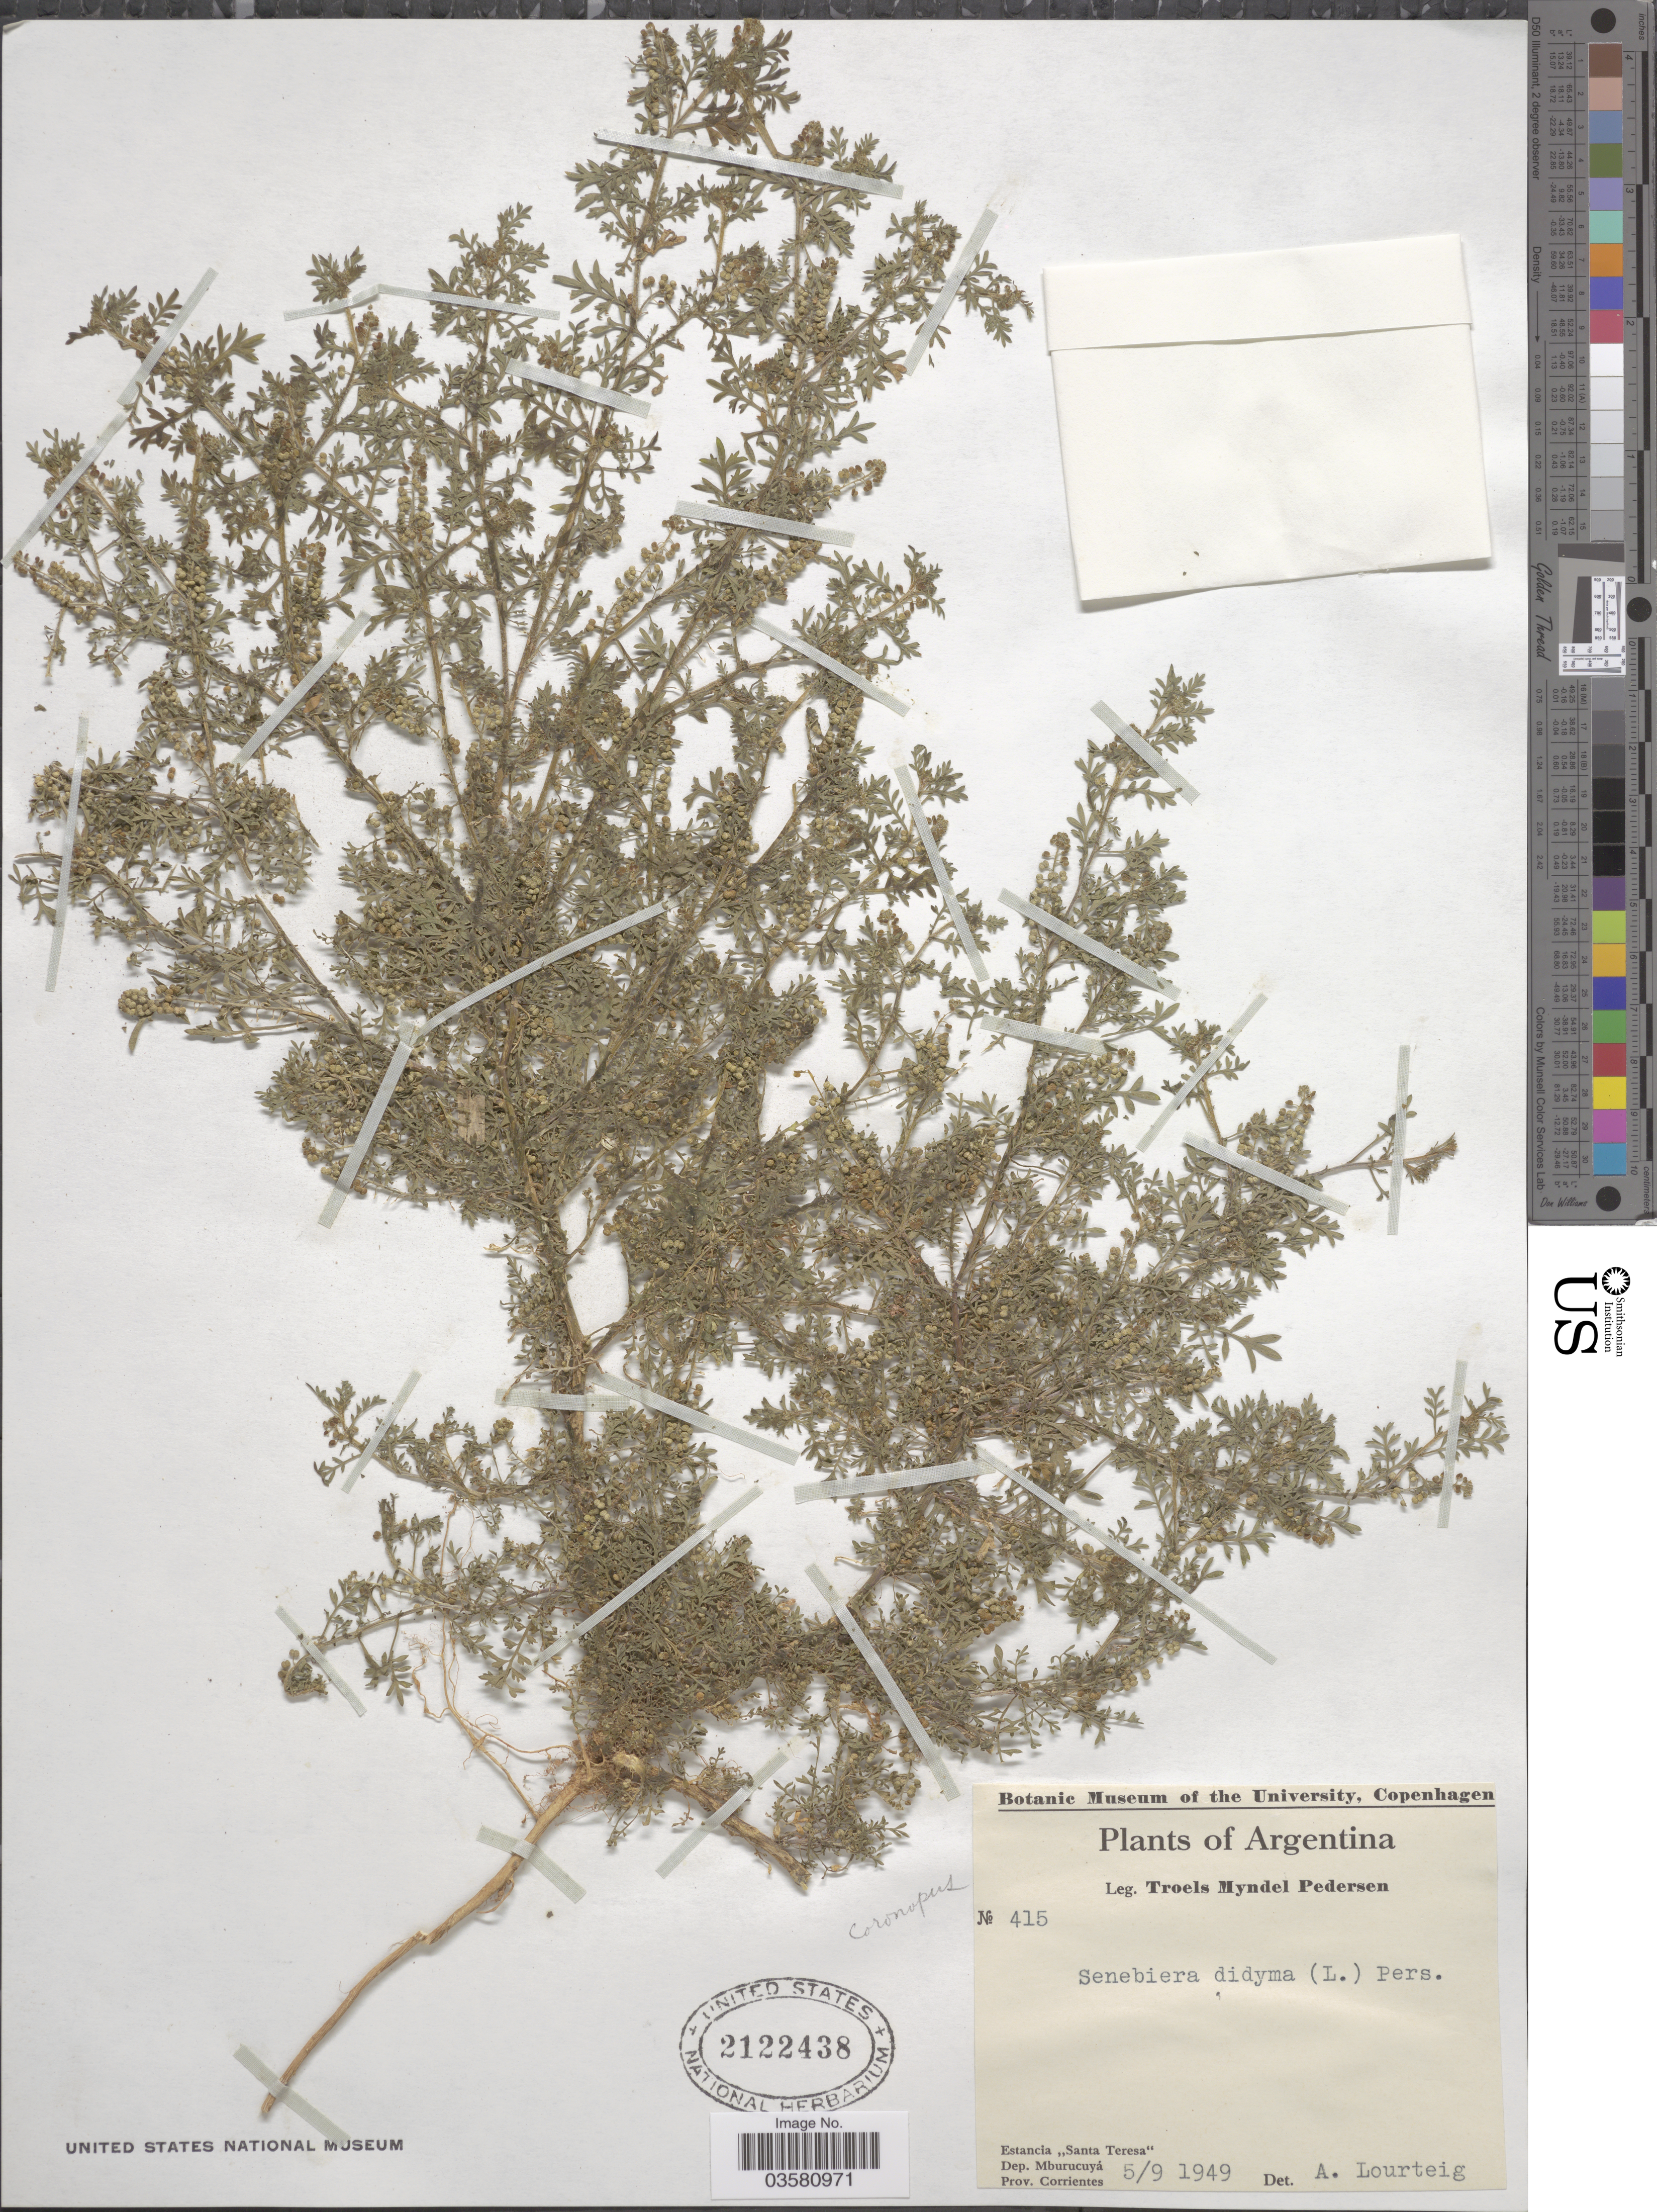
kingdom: Plantae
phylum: Tracheophyta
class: Magnoliopsida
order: Brassicales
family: Brassicaceae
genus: Lepidium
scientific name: Lepidium didymum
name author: L.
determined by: Strong, M. T., (US), Smithsonian Institution - National Museum of Natural History (UNITED STATES)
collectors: T. Pederson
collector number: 415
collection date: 1949-09-05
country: Argentina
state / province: Corrientes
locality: Estancia "Santa Teresa". Dep. Mburucuyá.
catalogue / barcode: US 2122438